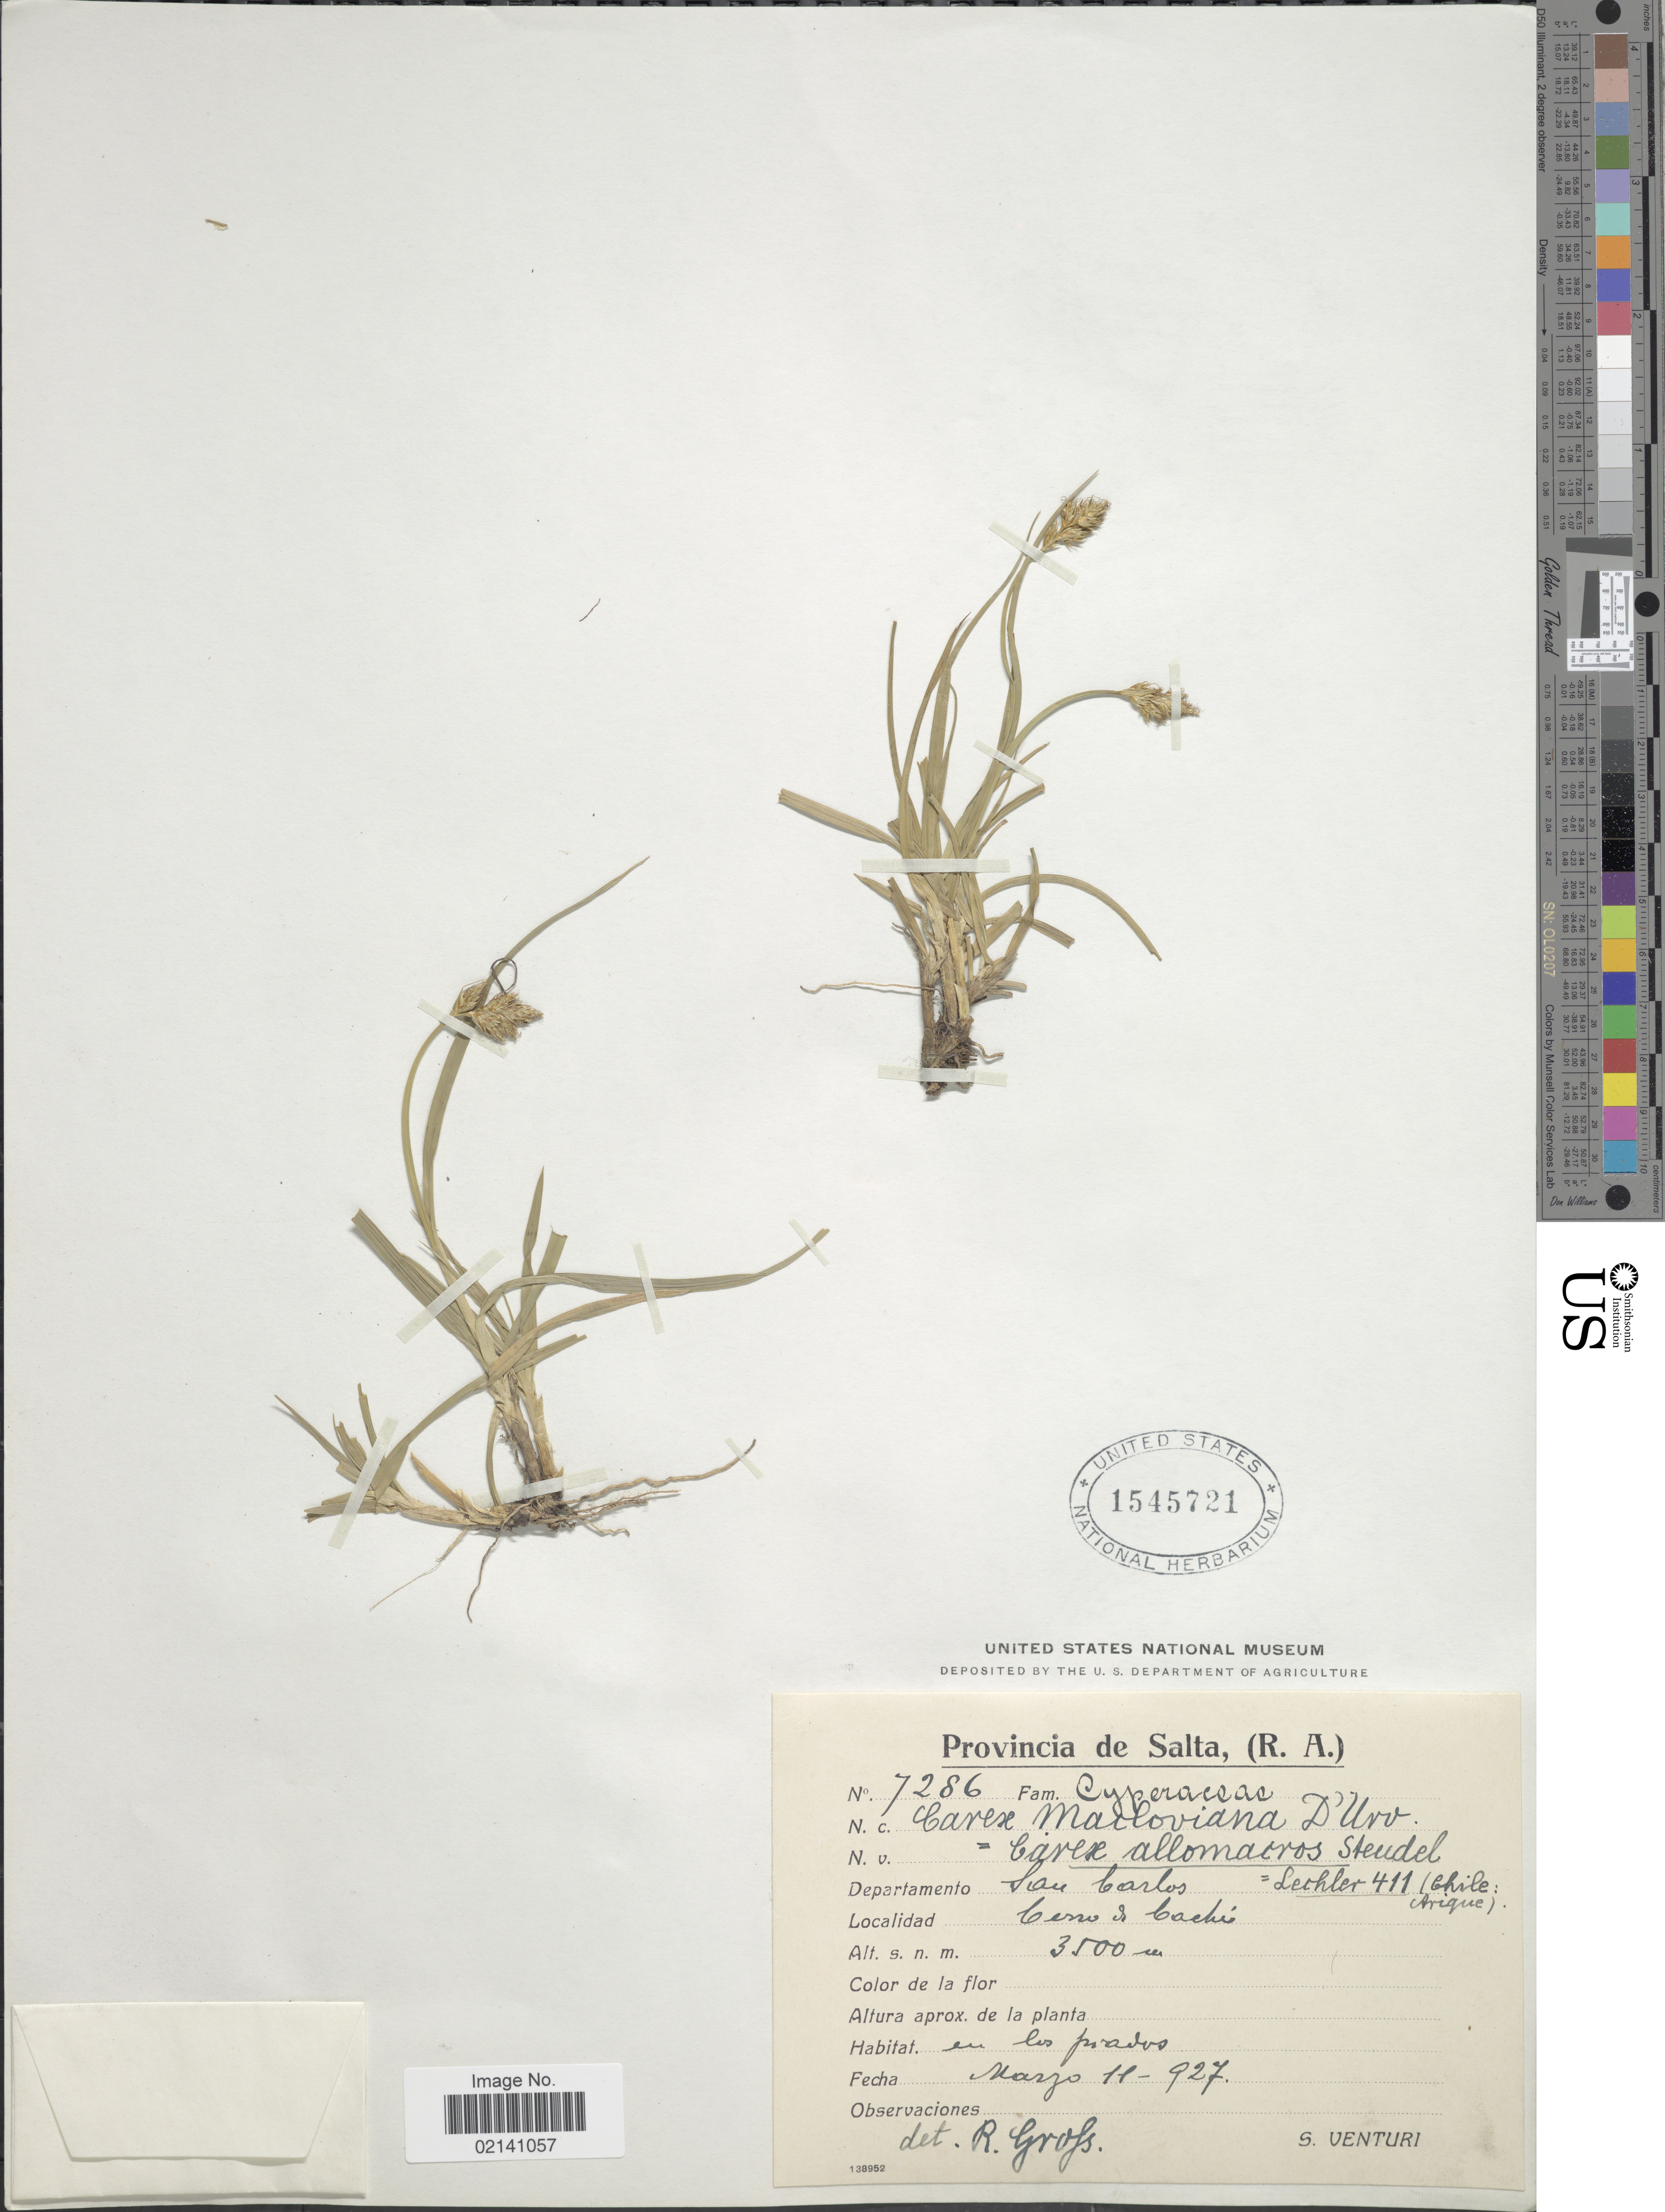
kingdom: Plantae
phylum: Tracheophyta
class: Liliopsida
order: Poales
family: Cyperaceae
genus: Carex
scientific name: Carex mandoniana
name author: Boeckeler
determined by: Jimnéz-Mejias, Pedro, (UPOS), Universidad Pablo de Olavide (SPAIN)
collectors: S. Venturi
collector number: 7286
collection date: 1927-03-11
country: Argentina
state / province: Salta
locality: Provincia de Salta (R.A.), Departamento San Carlos, Cerro de Cachi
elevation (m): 3500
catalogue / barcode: US 1545721